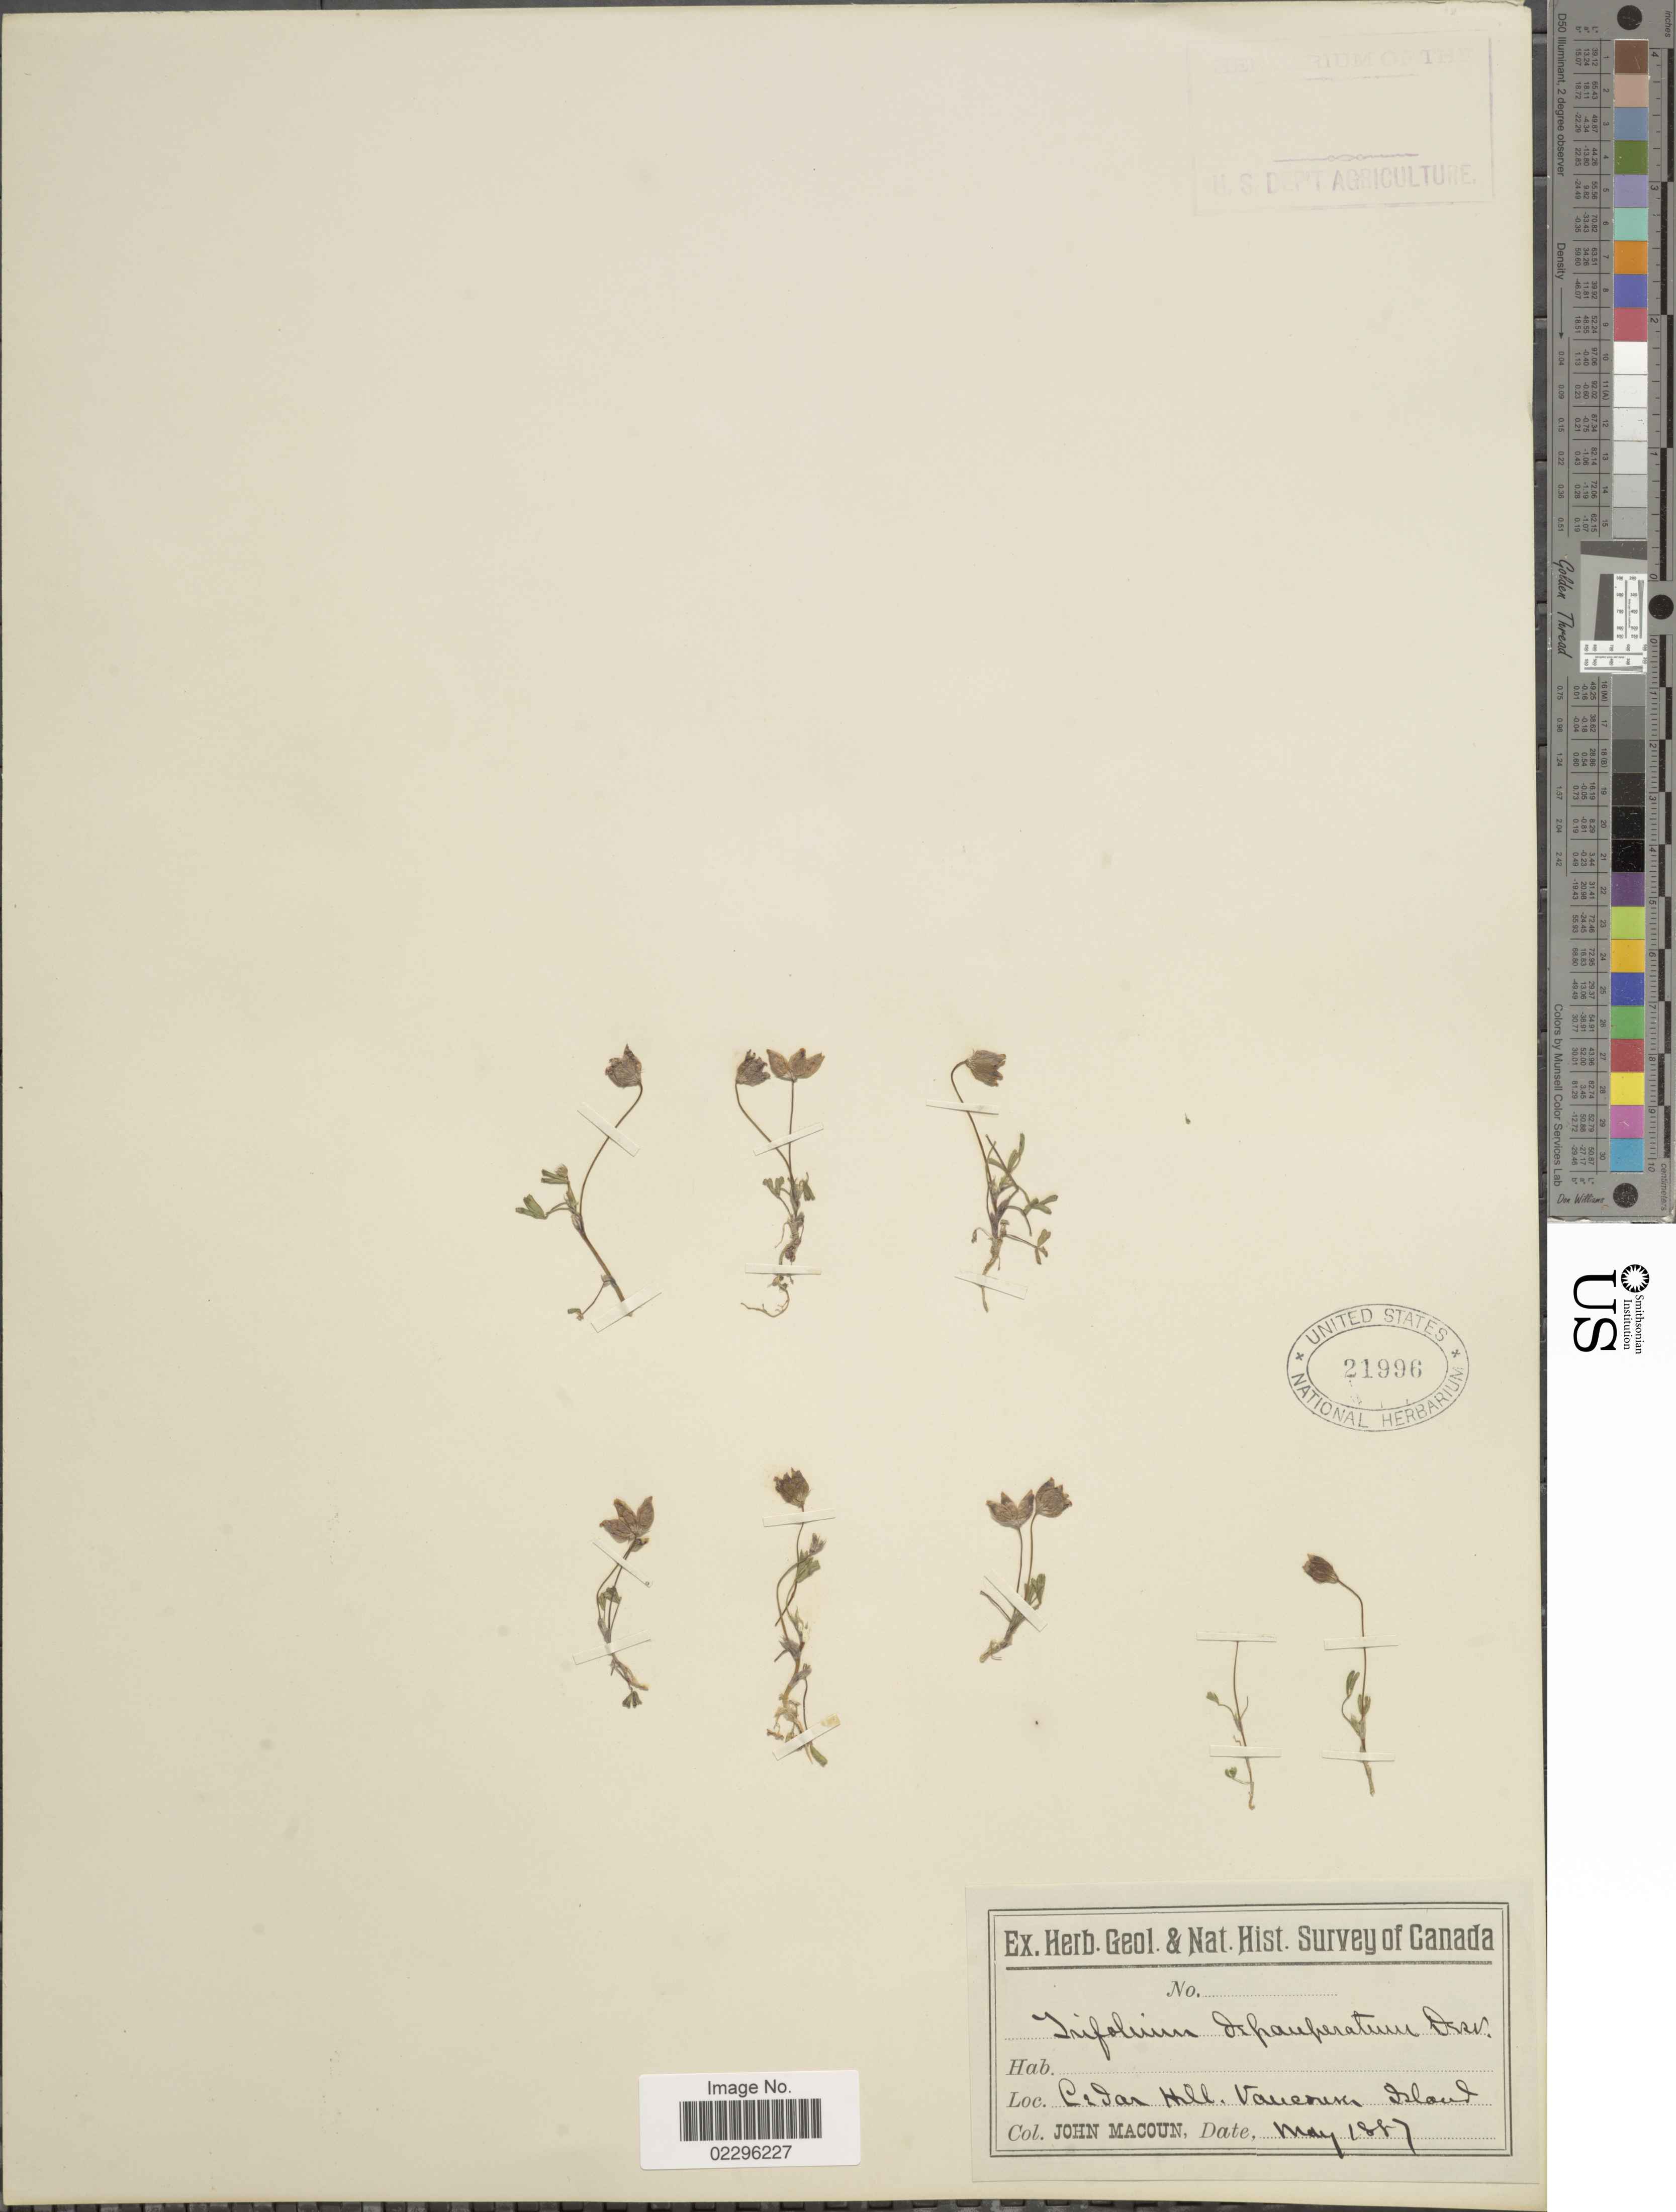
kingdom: Plantae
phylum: Tracheophyta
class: Magnoliopsida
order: Fabales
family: Fabaceae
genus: Trifolium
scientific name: Trifolium depauperatum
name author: Desv.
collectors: J. Macoun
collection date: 1887-05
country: Canada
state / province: British Columbia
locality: Cedar Hill, Vancouver Island.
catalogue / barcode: US 21996